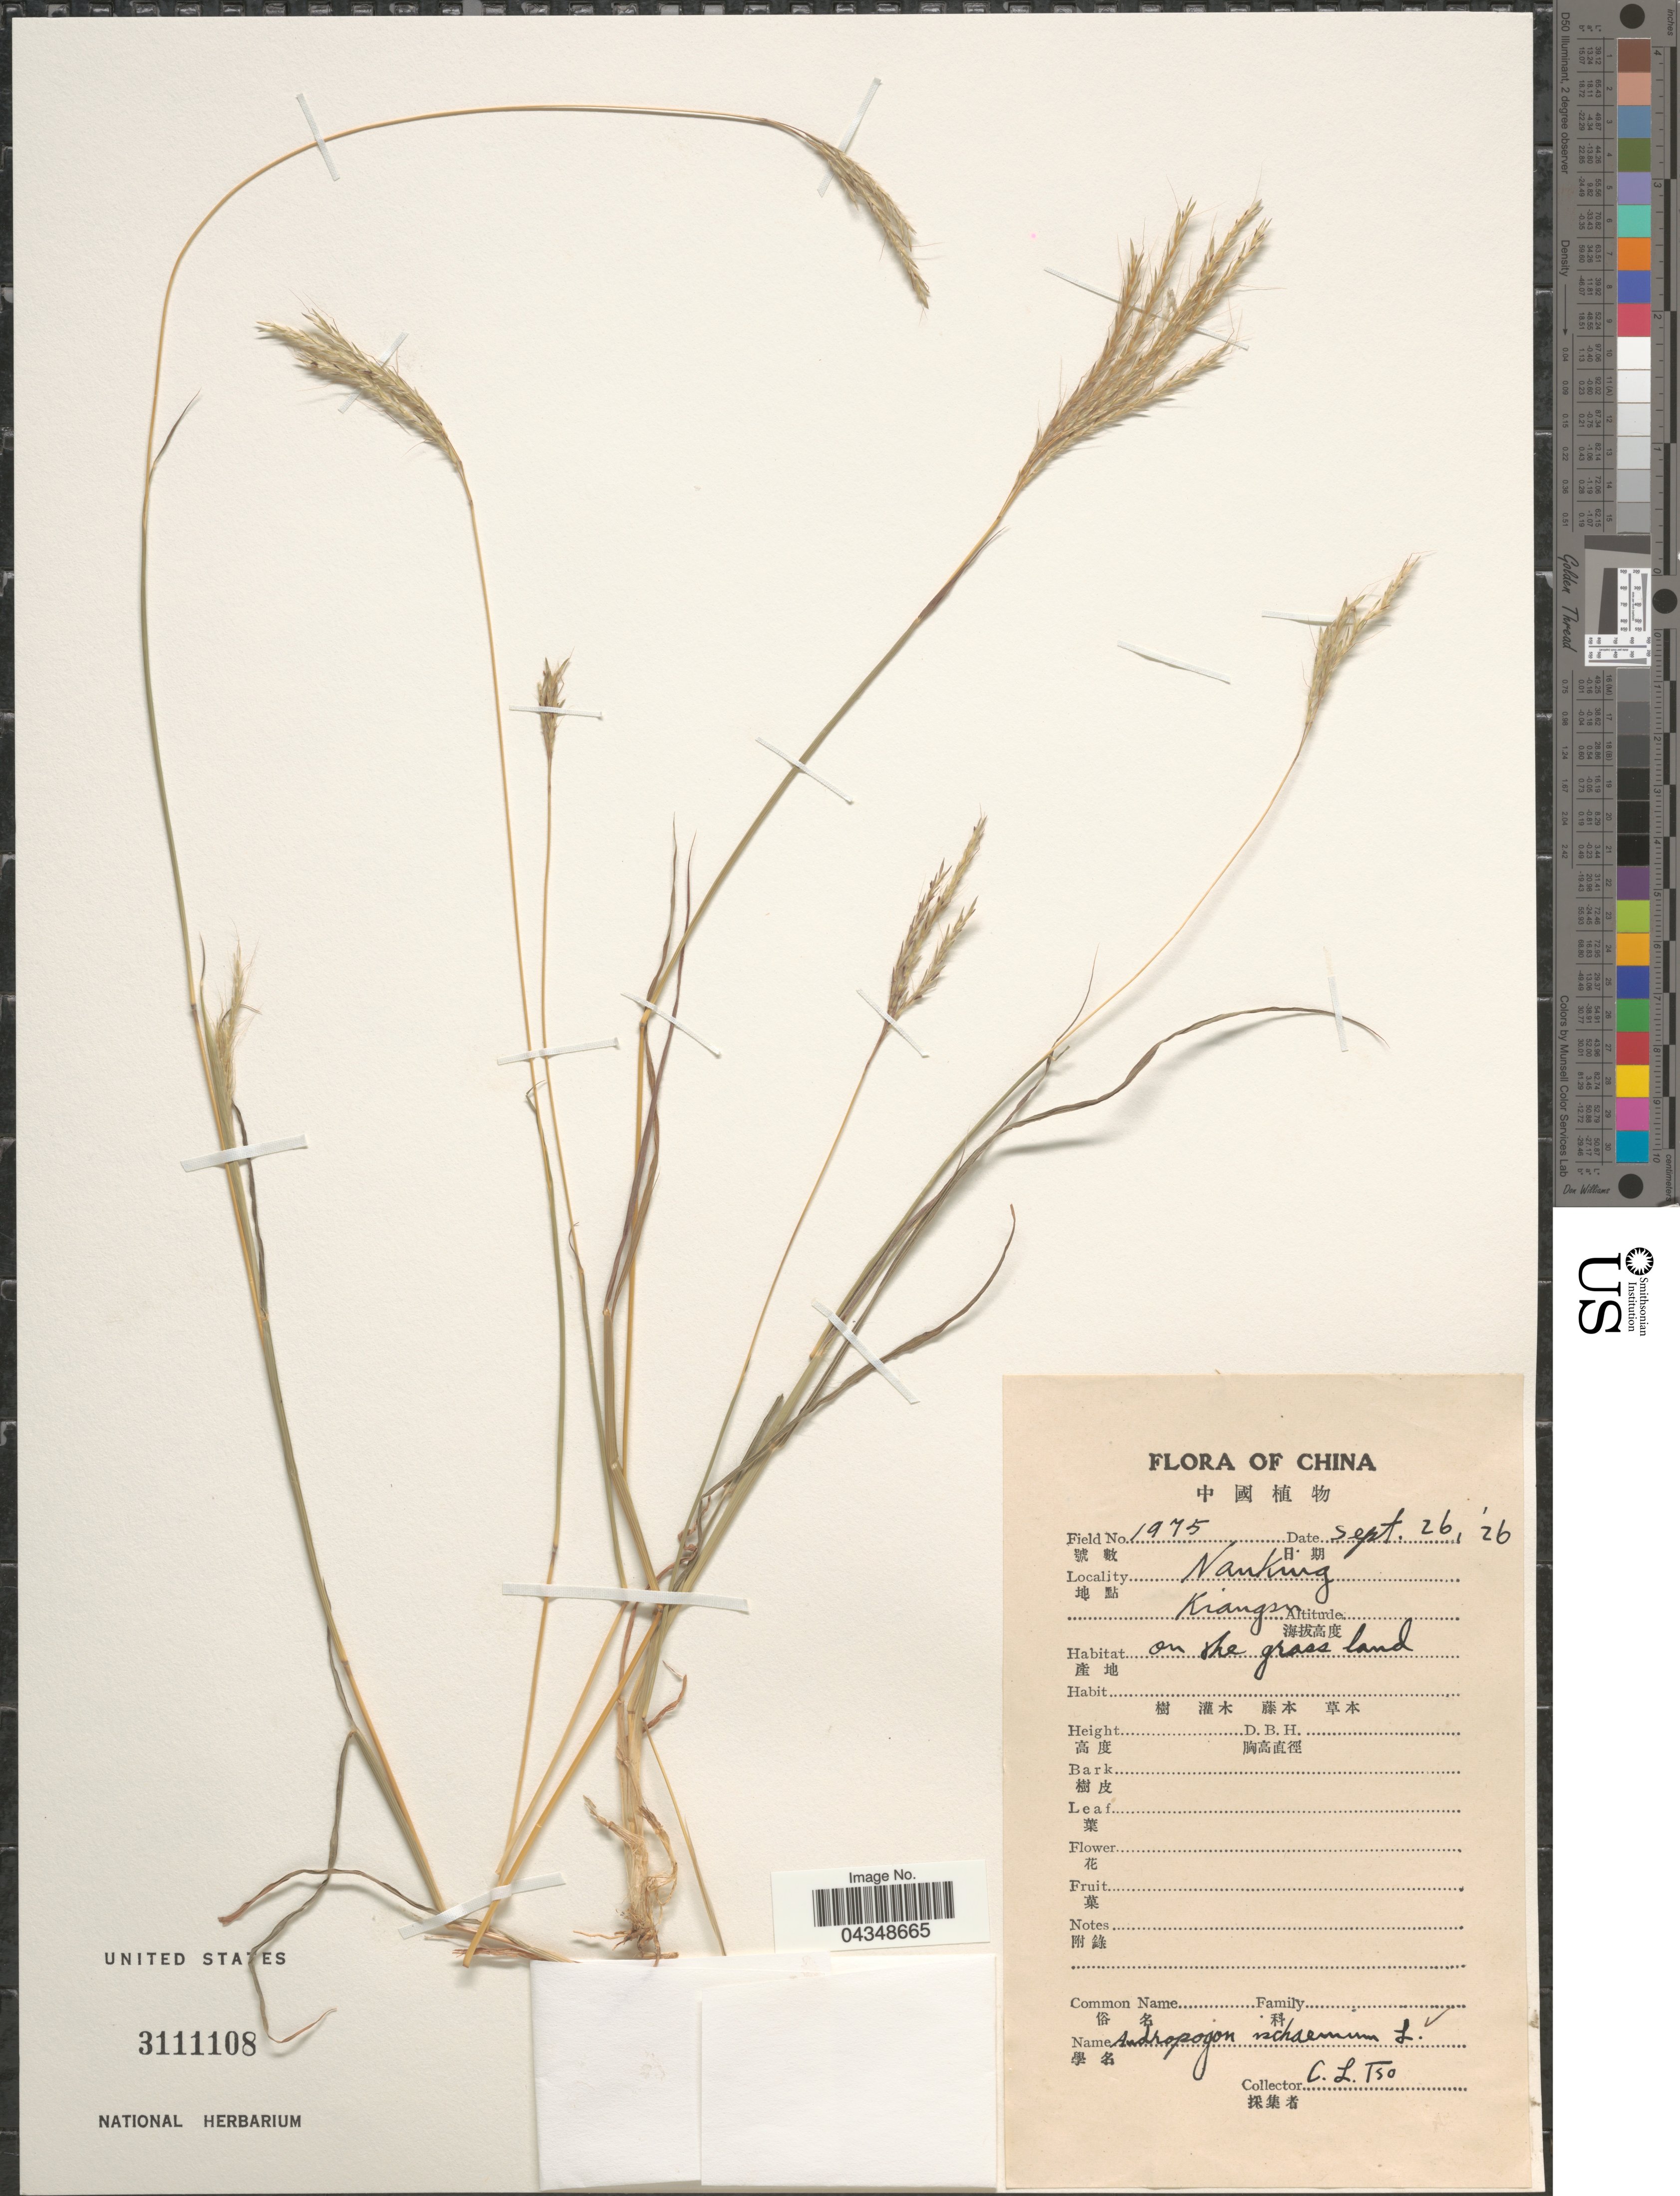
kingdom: Plantae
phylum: Tracheophyta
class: Liliopsida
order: Poales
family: Poaceae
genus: Bothriochloa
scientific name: Bothriochloa ischaemum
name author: (L.) Keng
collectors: C. Tso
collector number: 1975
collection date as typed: Transcribed d/m/y: 26/9/26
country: China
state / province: Jiangsu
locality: Nanking. Kiangsu.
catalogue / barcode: US 3111108